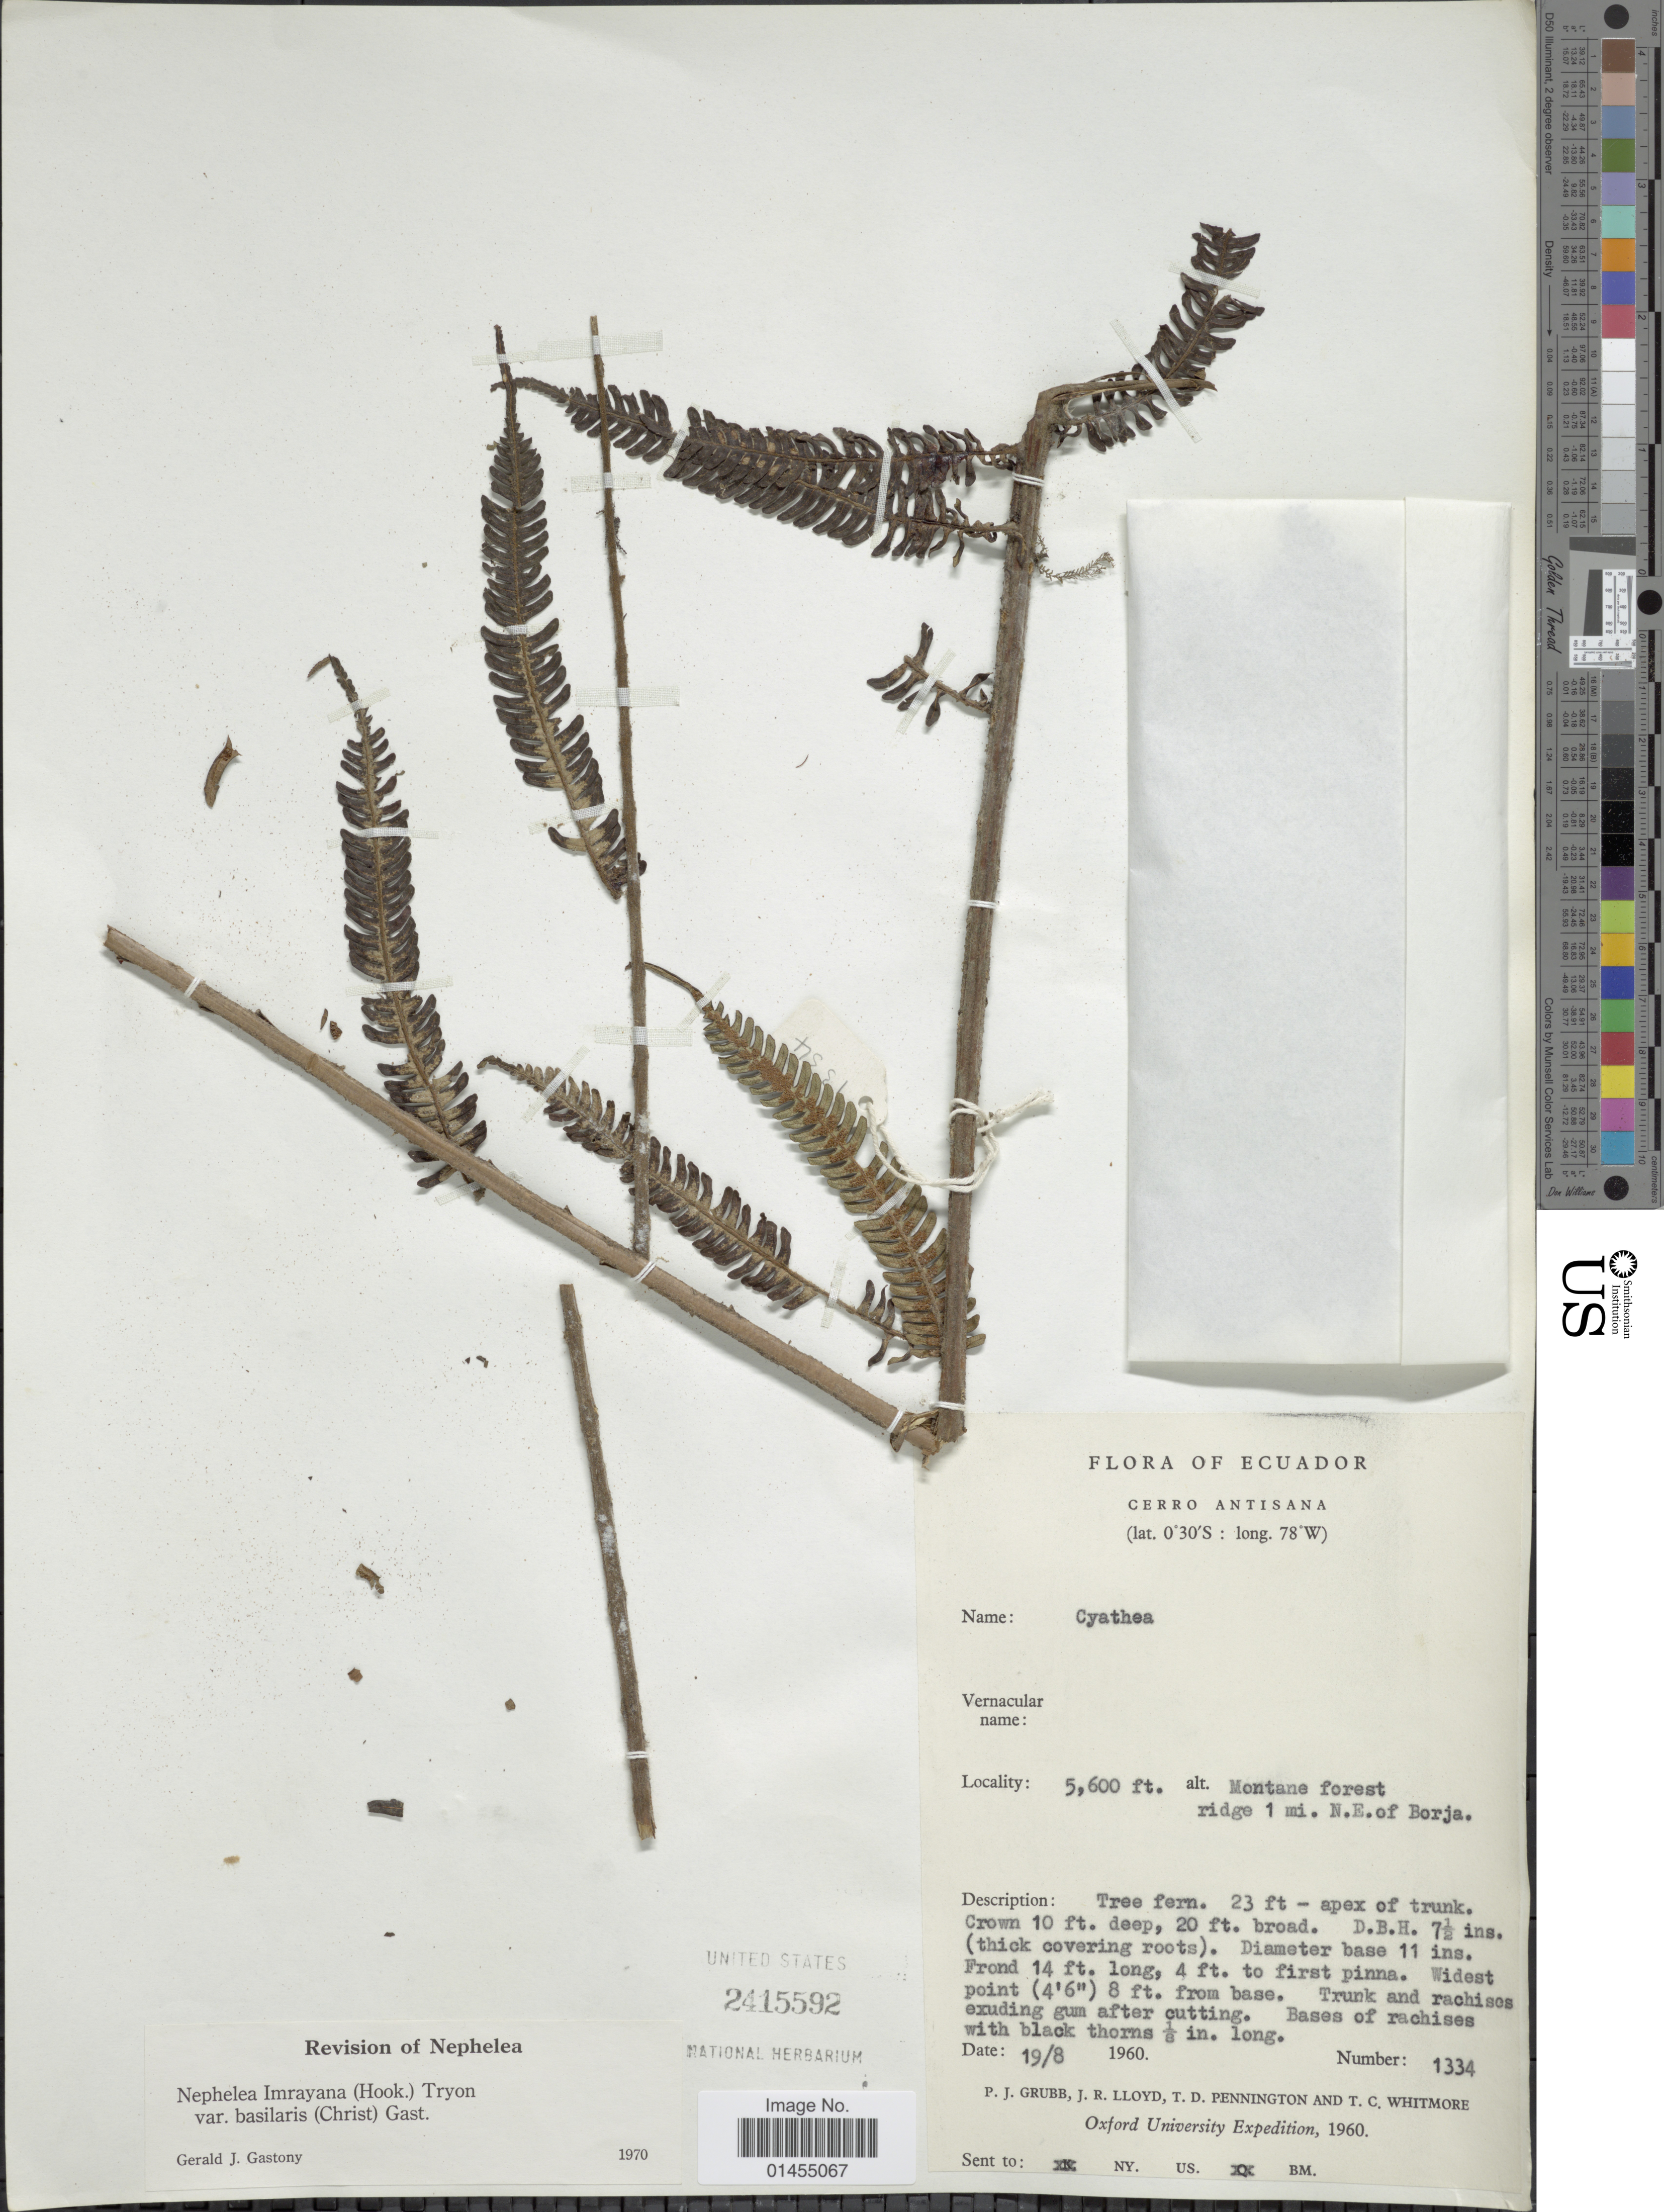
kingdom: Plantae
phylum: Tracheophyta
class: Polypodiopsida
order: Cyatheales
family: Cyatheaceae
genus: Alsophila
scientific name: Alsophila imrayana var. basilaris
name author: (Christ) Lellinger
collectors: P. J. Grubb, J. R. Lloyd, T. D. Pennington & T. C. Whitmore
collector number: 1334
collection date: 1960-08-19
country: Ecuador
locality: Cerro Antisana. Montane forest ridge 1 mi. N.E. of Borja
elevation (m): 1707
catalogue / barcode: US 2415592